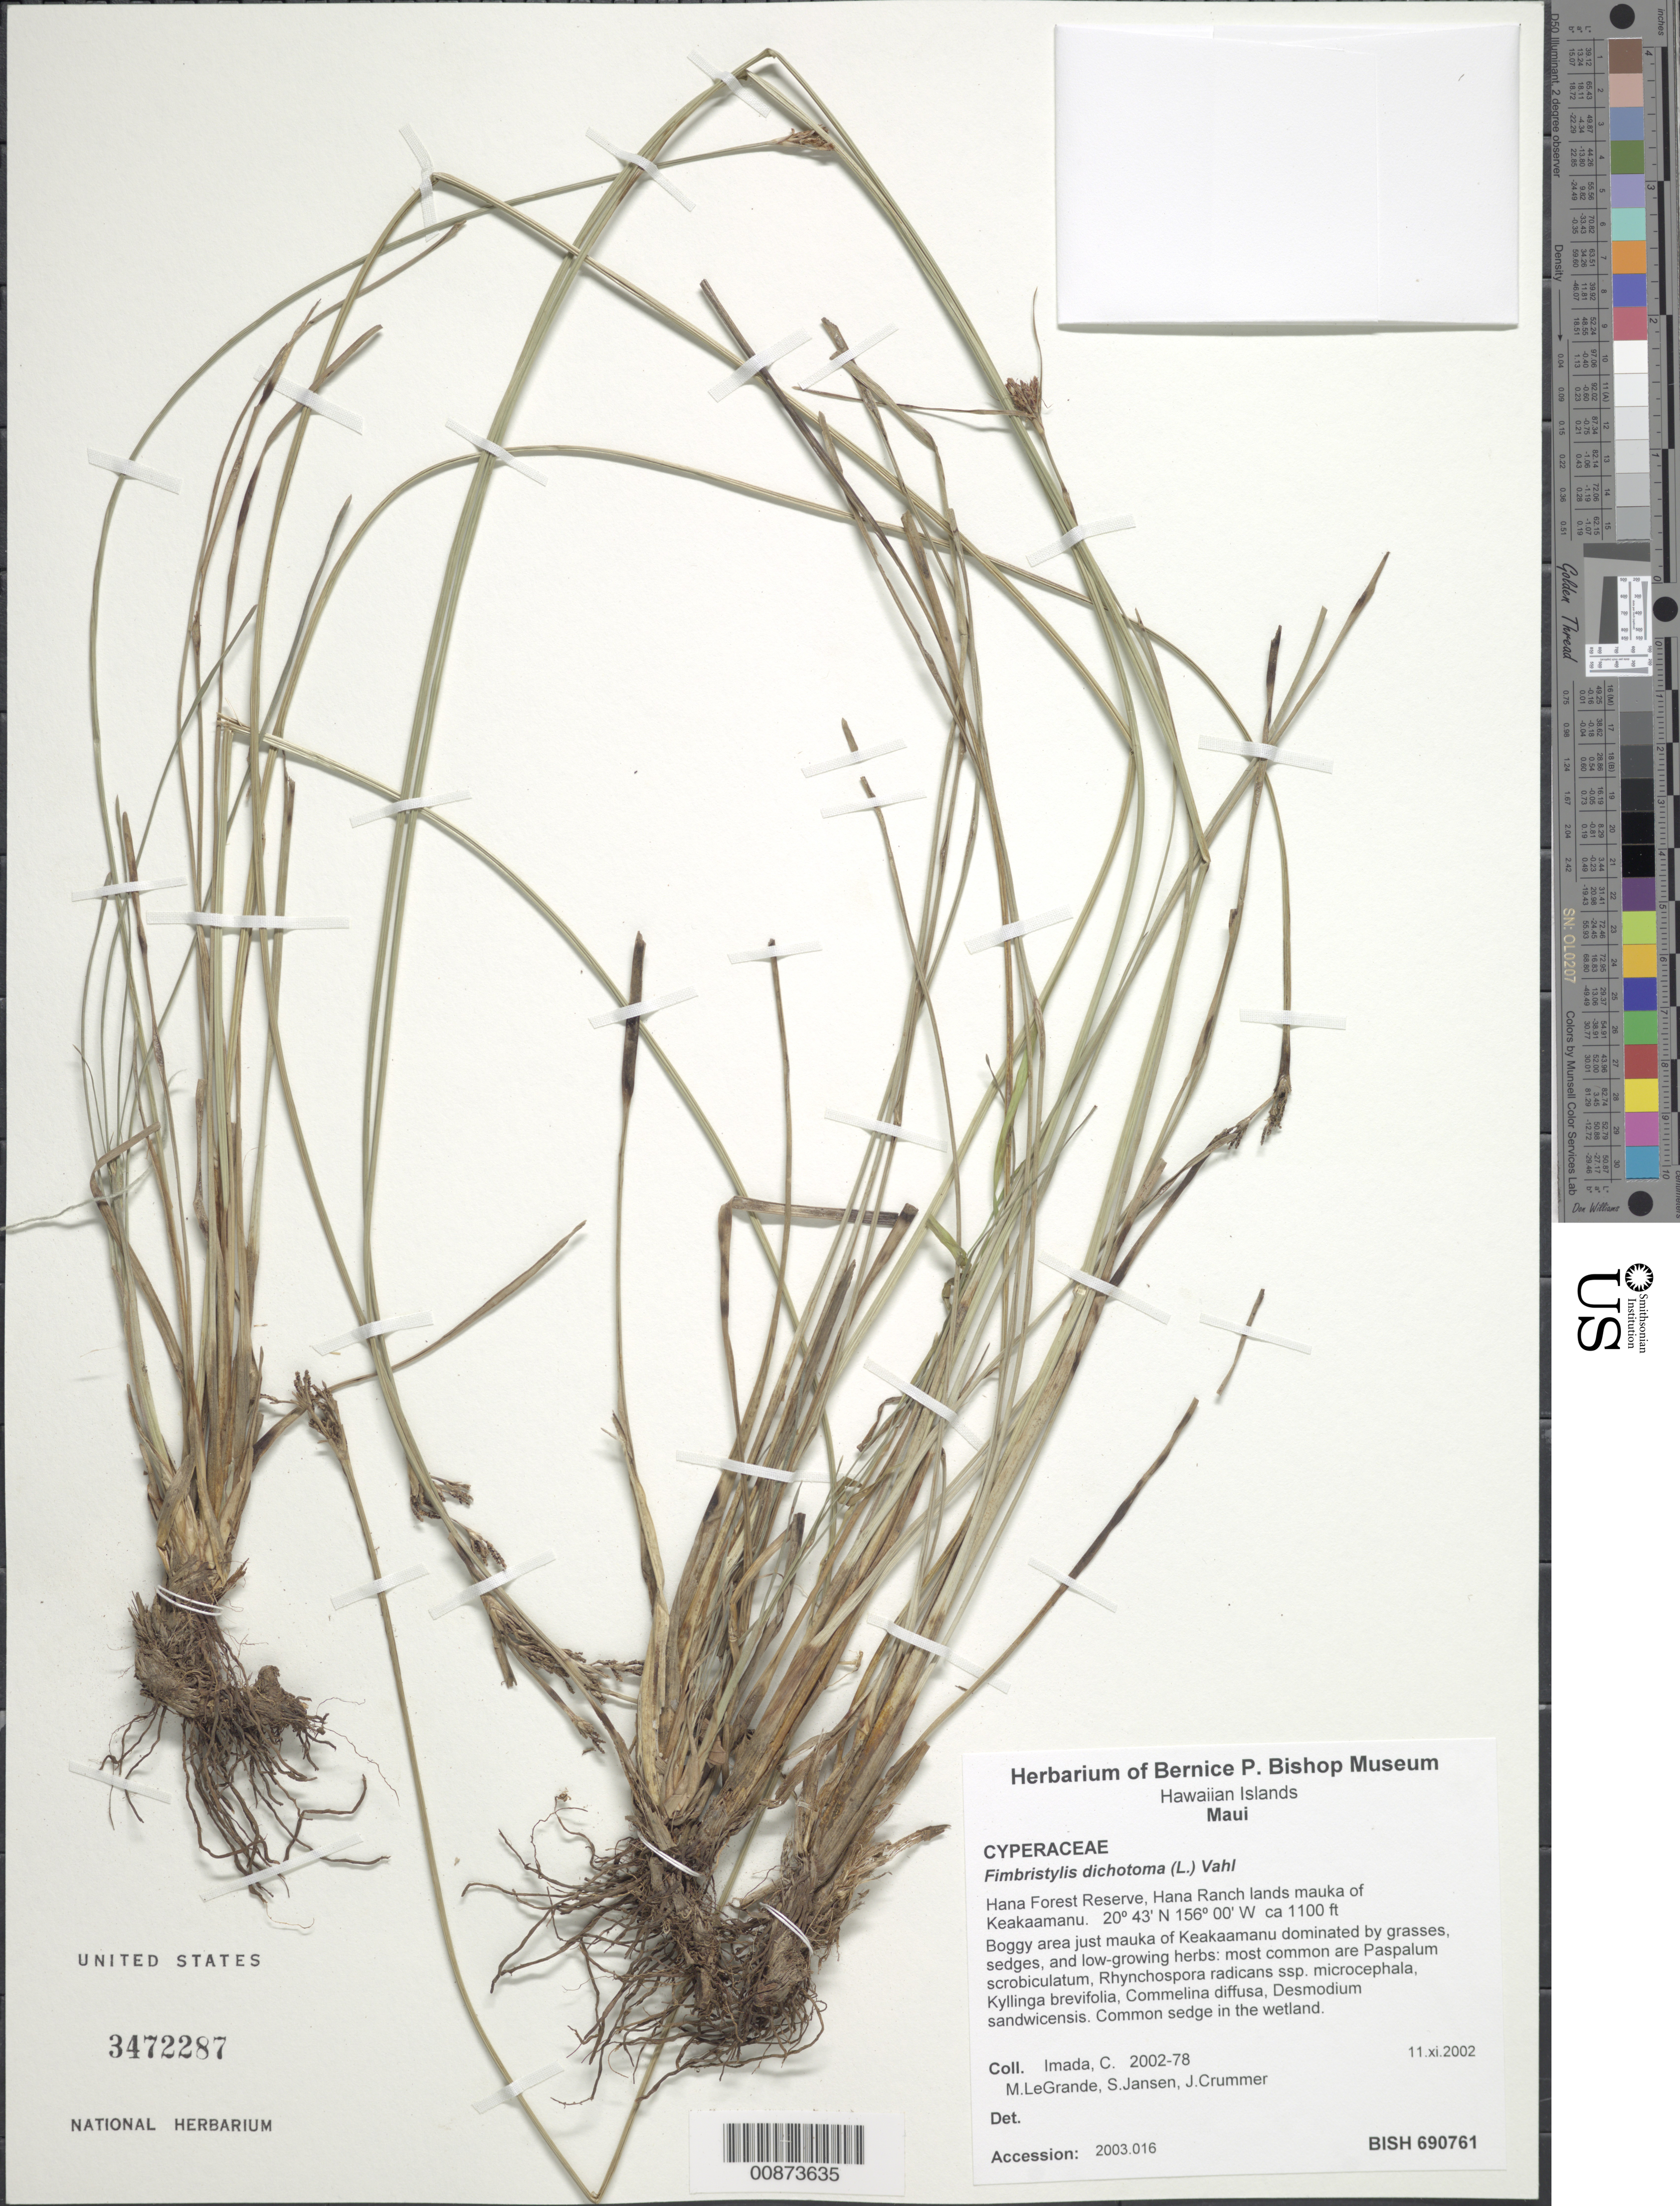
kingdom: Plantae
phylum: Tracheophyta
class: Liliopsida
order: Poales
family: Cyperaceae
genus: Fimbristylis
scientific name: Fimbristylis dichotoma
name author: (L.) Vahl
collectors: C. Imada, M. LeGrande, S. Jansen & J. Crummer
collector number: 2002-78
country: United States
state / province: Hawaii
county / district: Maui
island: Maui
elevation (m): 335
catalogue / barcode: US 3472287